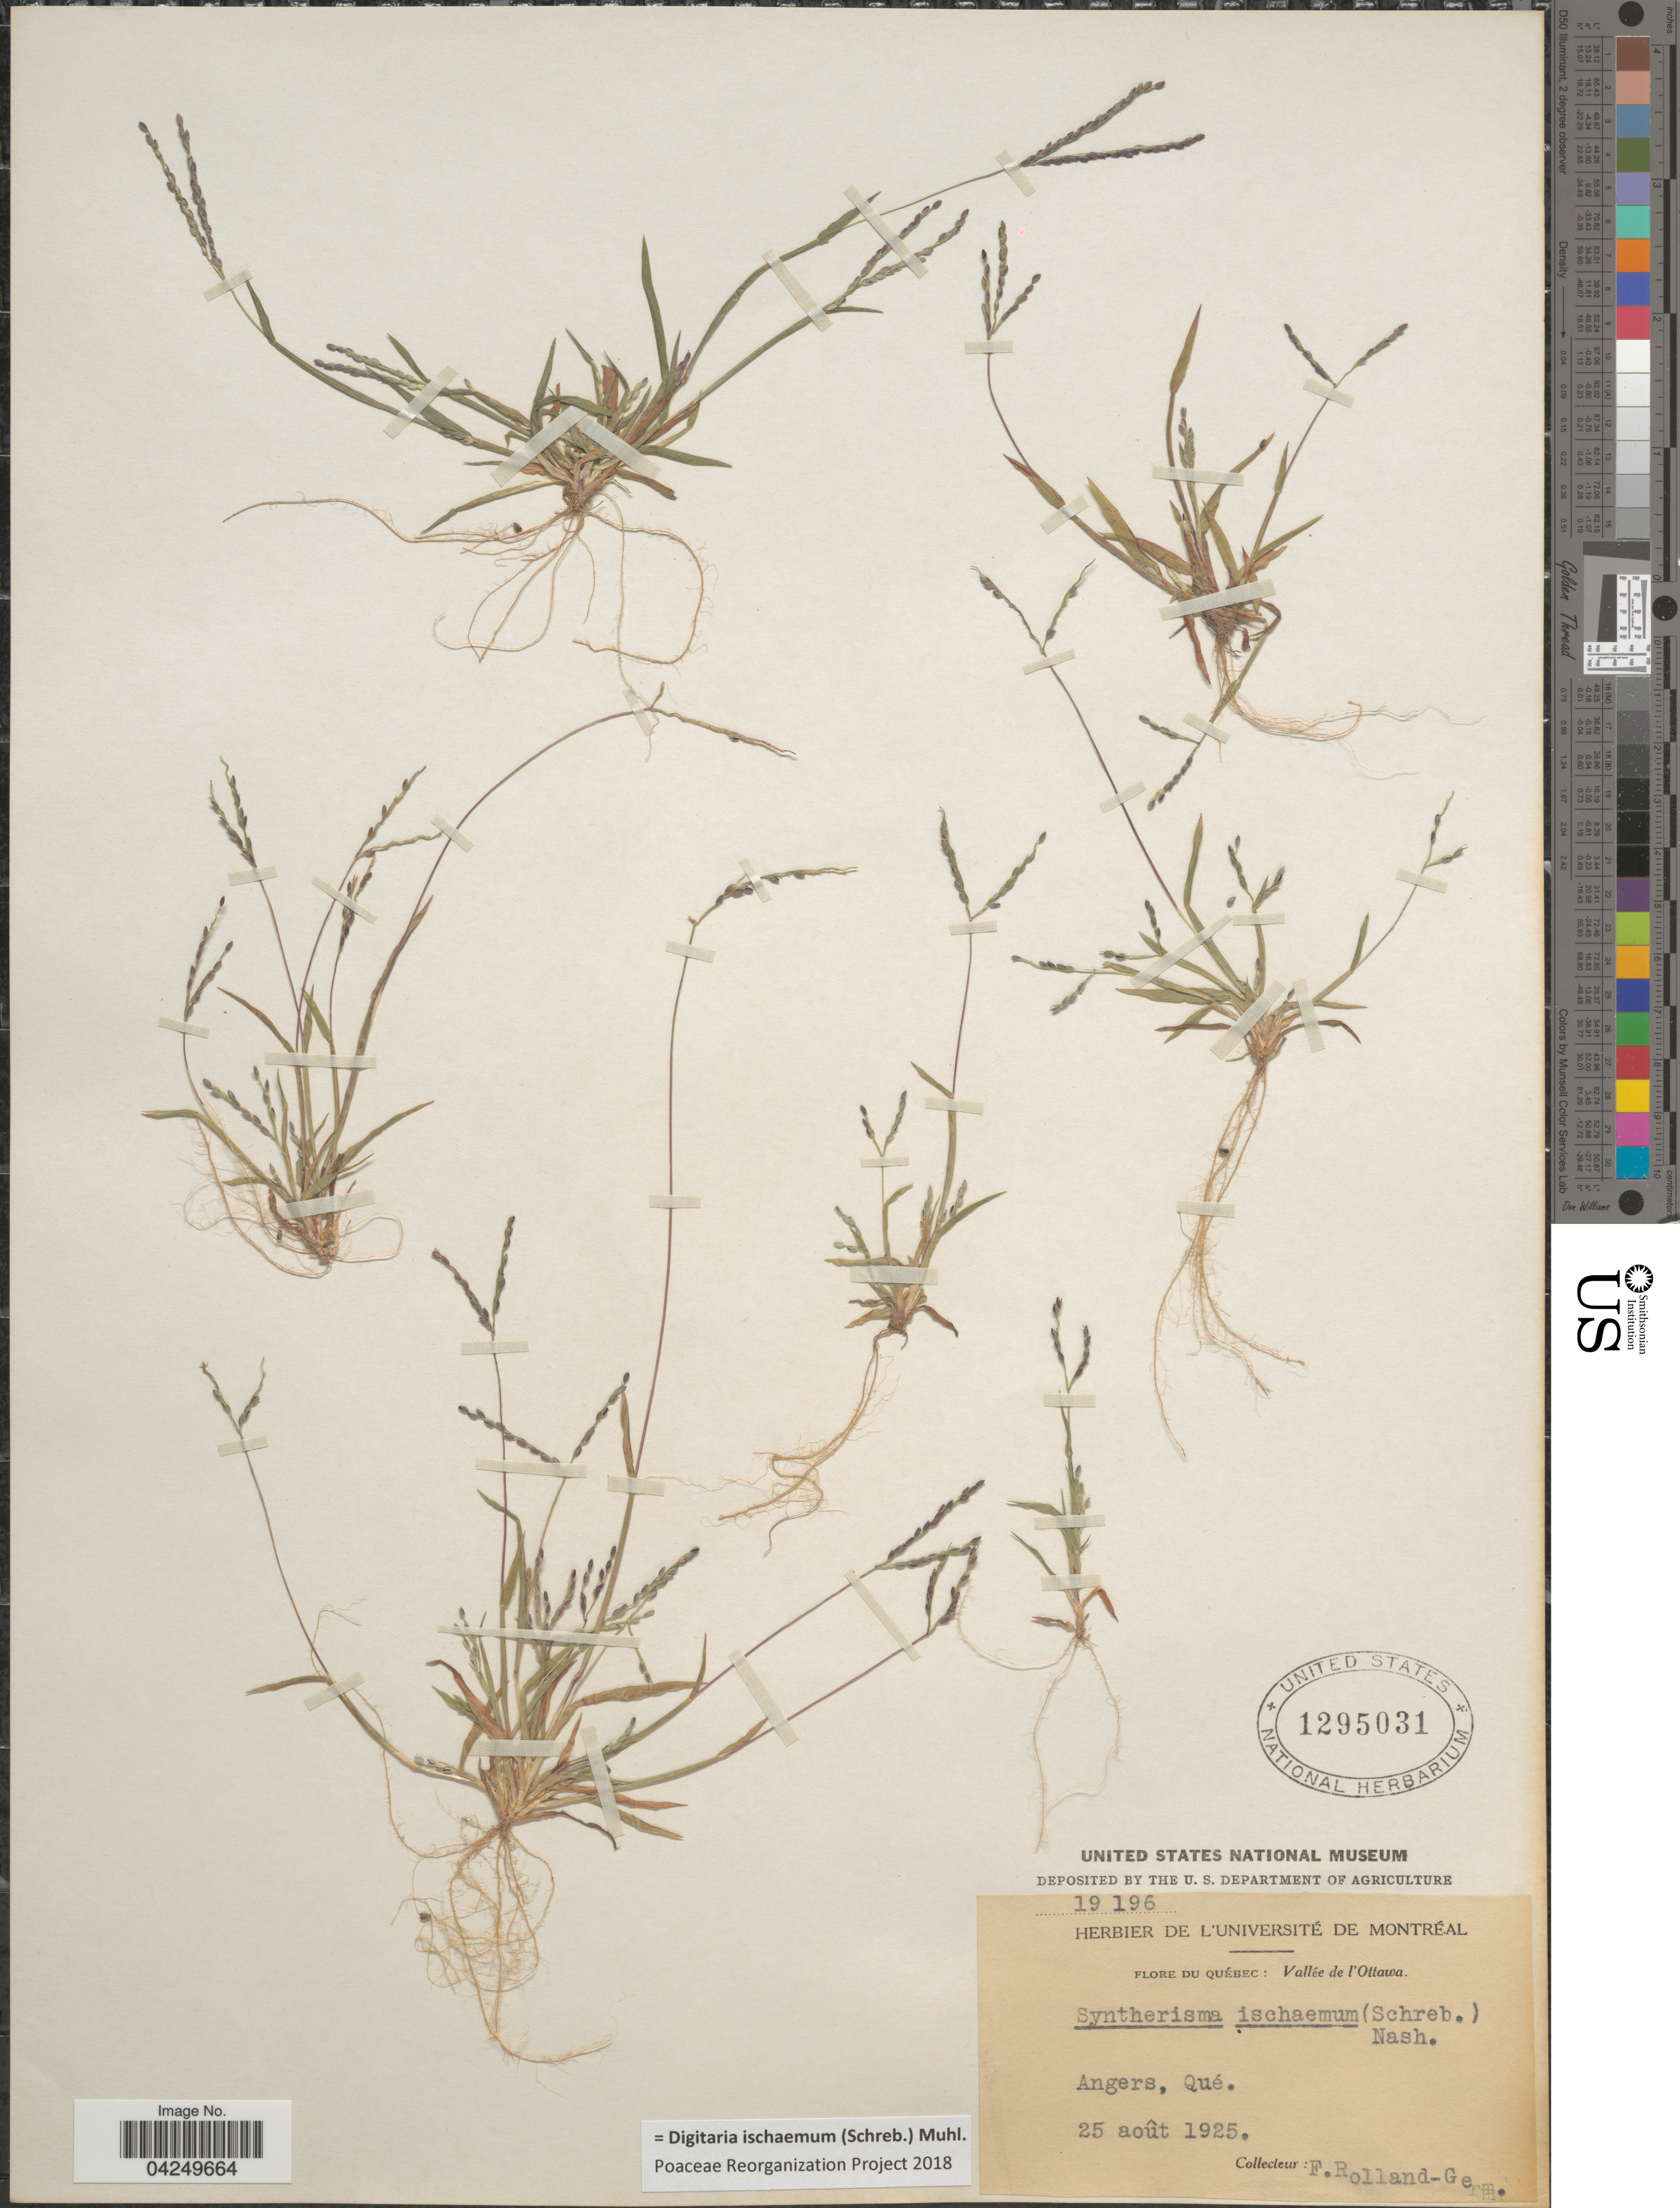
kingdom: Plantae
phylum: Tracheophyta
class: Liliopsida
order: Poales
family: Poaceae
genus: Digitaria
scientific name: Digitaria ischaemum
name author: (Schreber) Schreber ex Muhl.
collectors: Rolland-Germain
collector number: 19196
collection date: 1925-08-25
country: Canada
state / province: Ontario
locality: Vallée de l'Ottawa. Angers.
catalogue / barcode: US 1295031